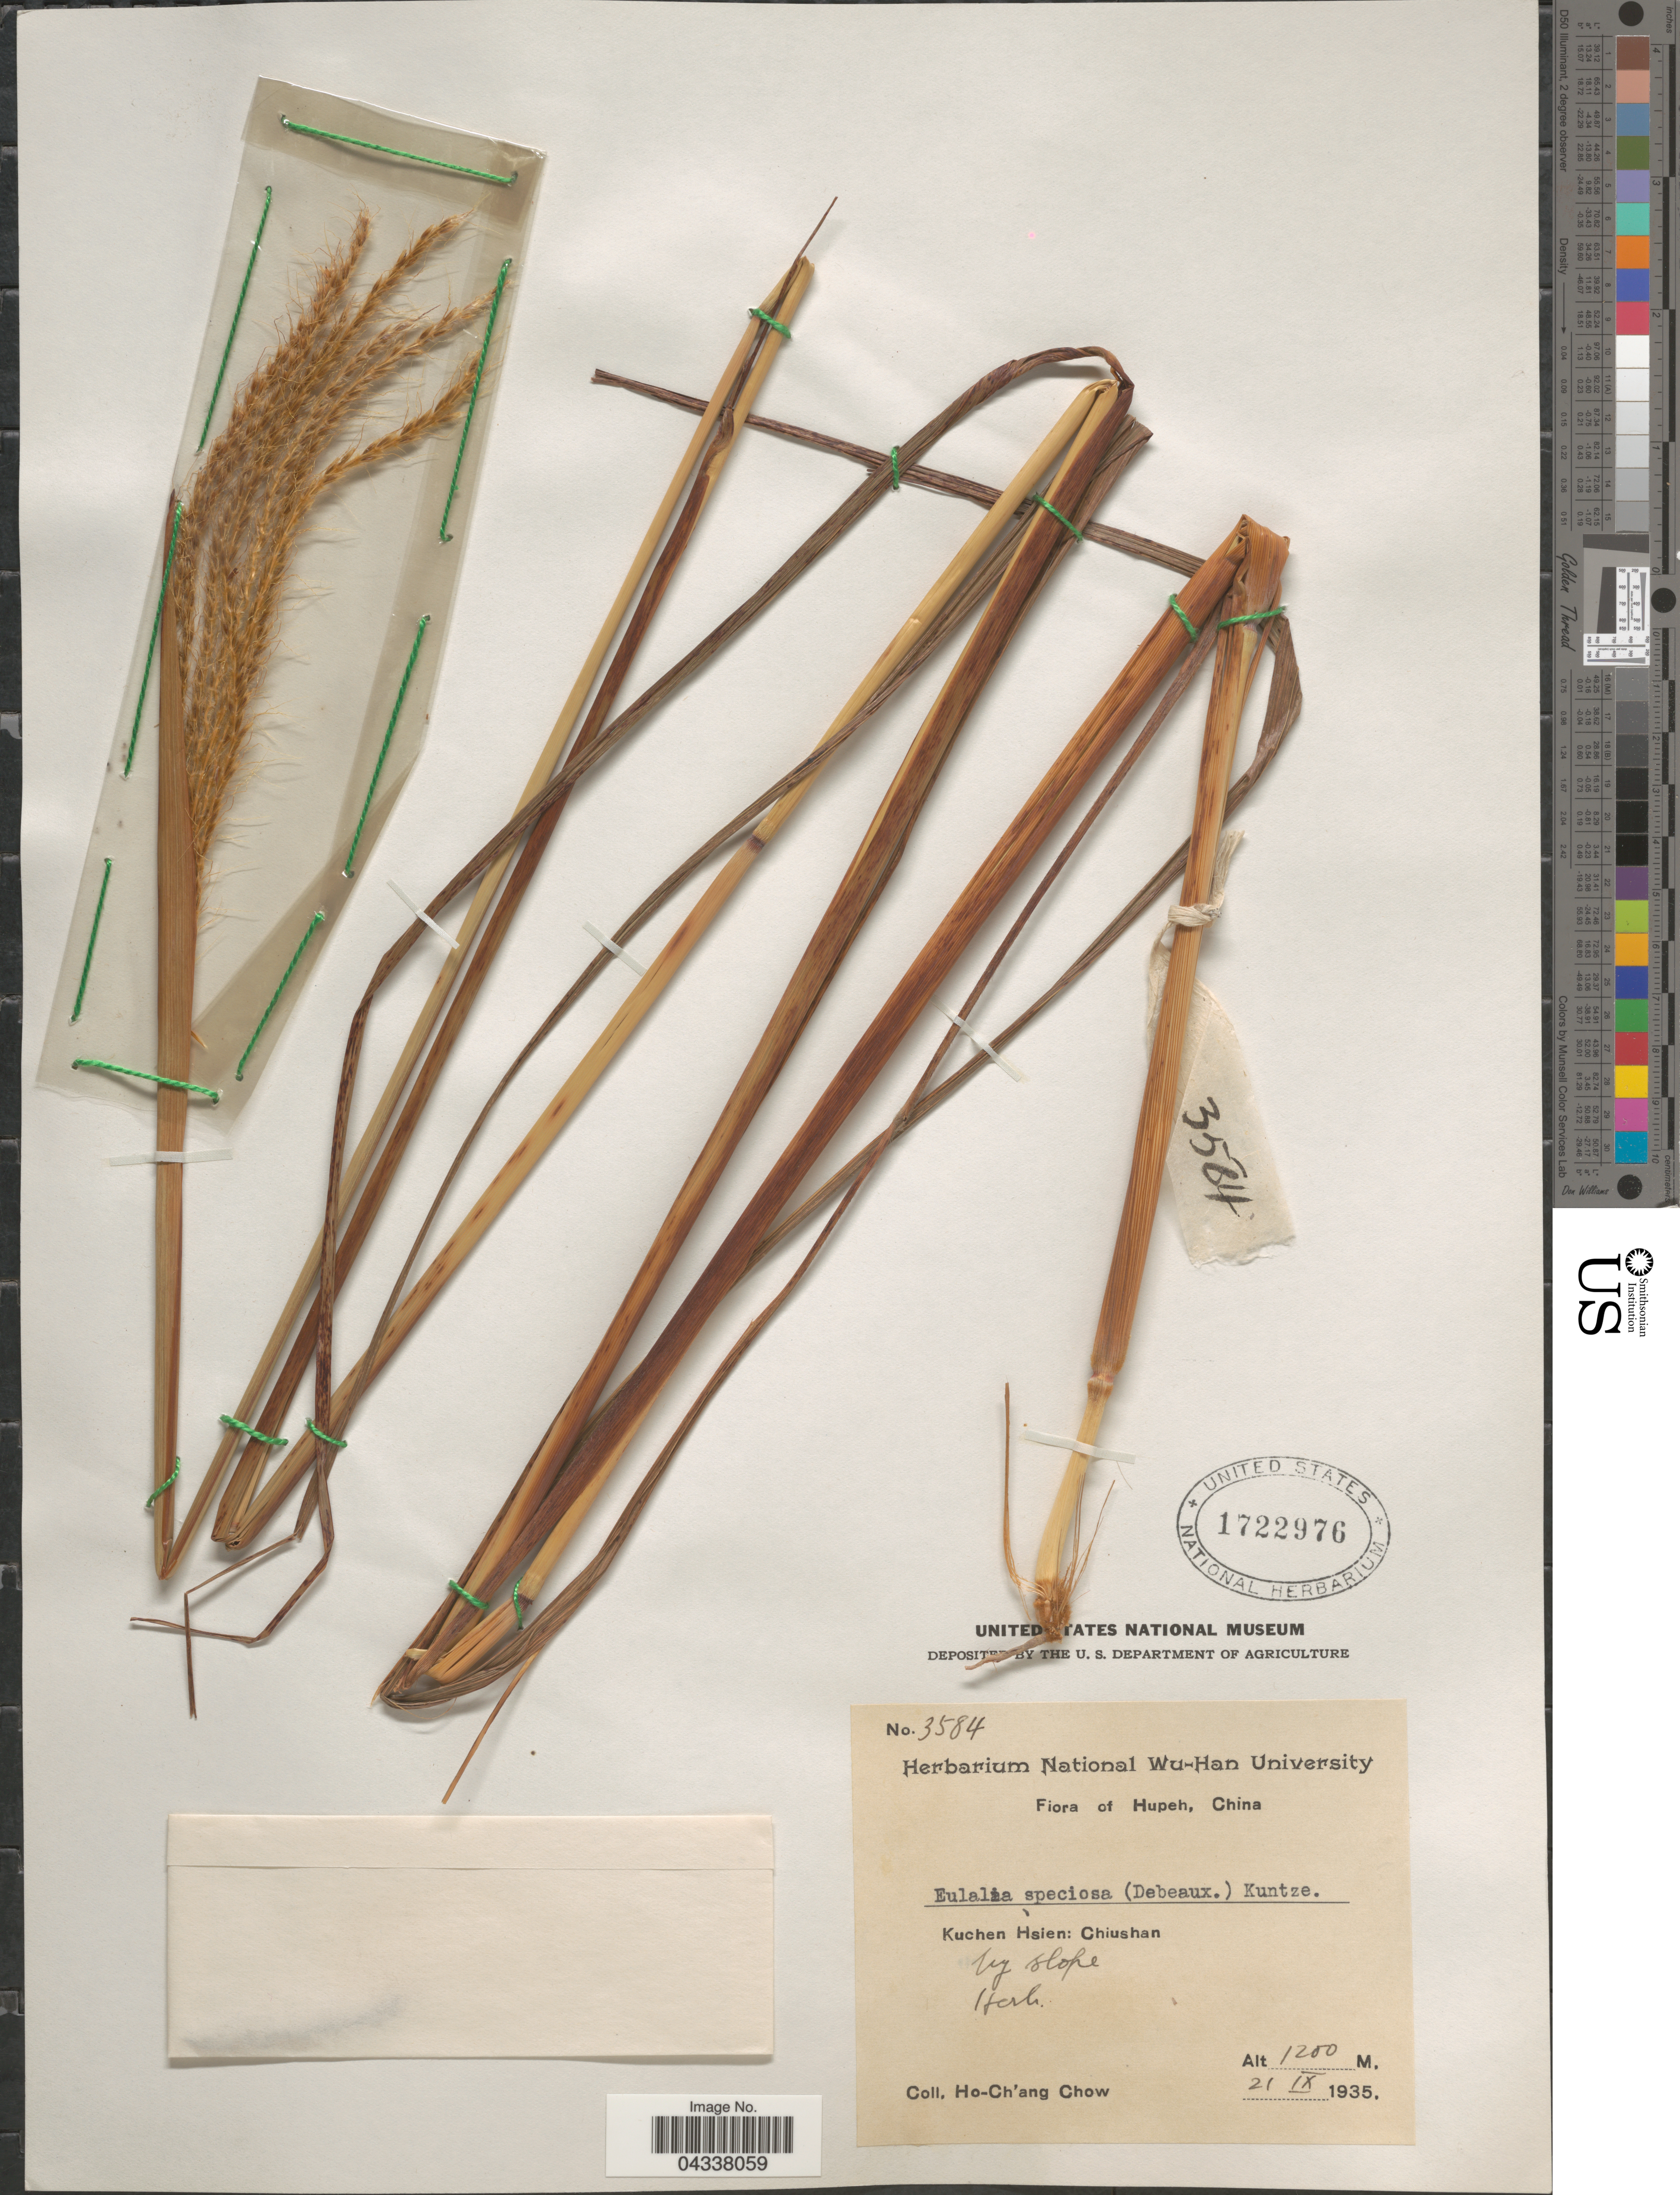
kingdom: Plantae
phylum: Tracheophyta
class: Liliopsida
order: Poales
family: Poaceae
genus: Pseudopogonatherum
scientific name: Pseudopogonatherum speciosum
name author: (Debeaux) Ohwi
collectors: H. Chow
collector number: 3584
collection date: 1935-09-21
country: China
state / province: Hubei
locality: Hupeh. Kuchen Hsien, Chiushan.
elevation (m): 1200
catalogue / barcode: US 1722976